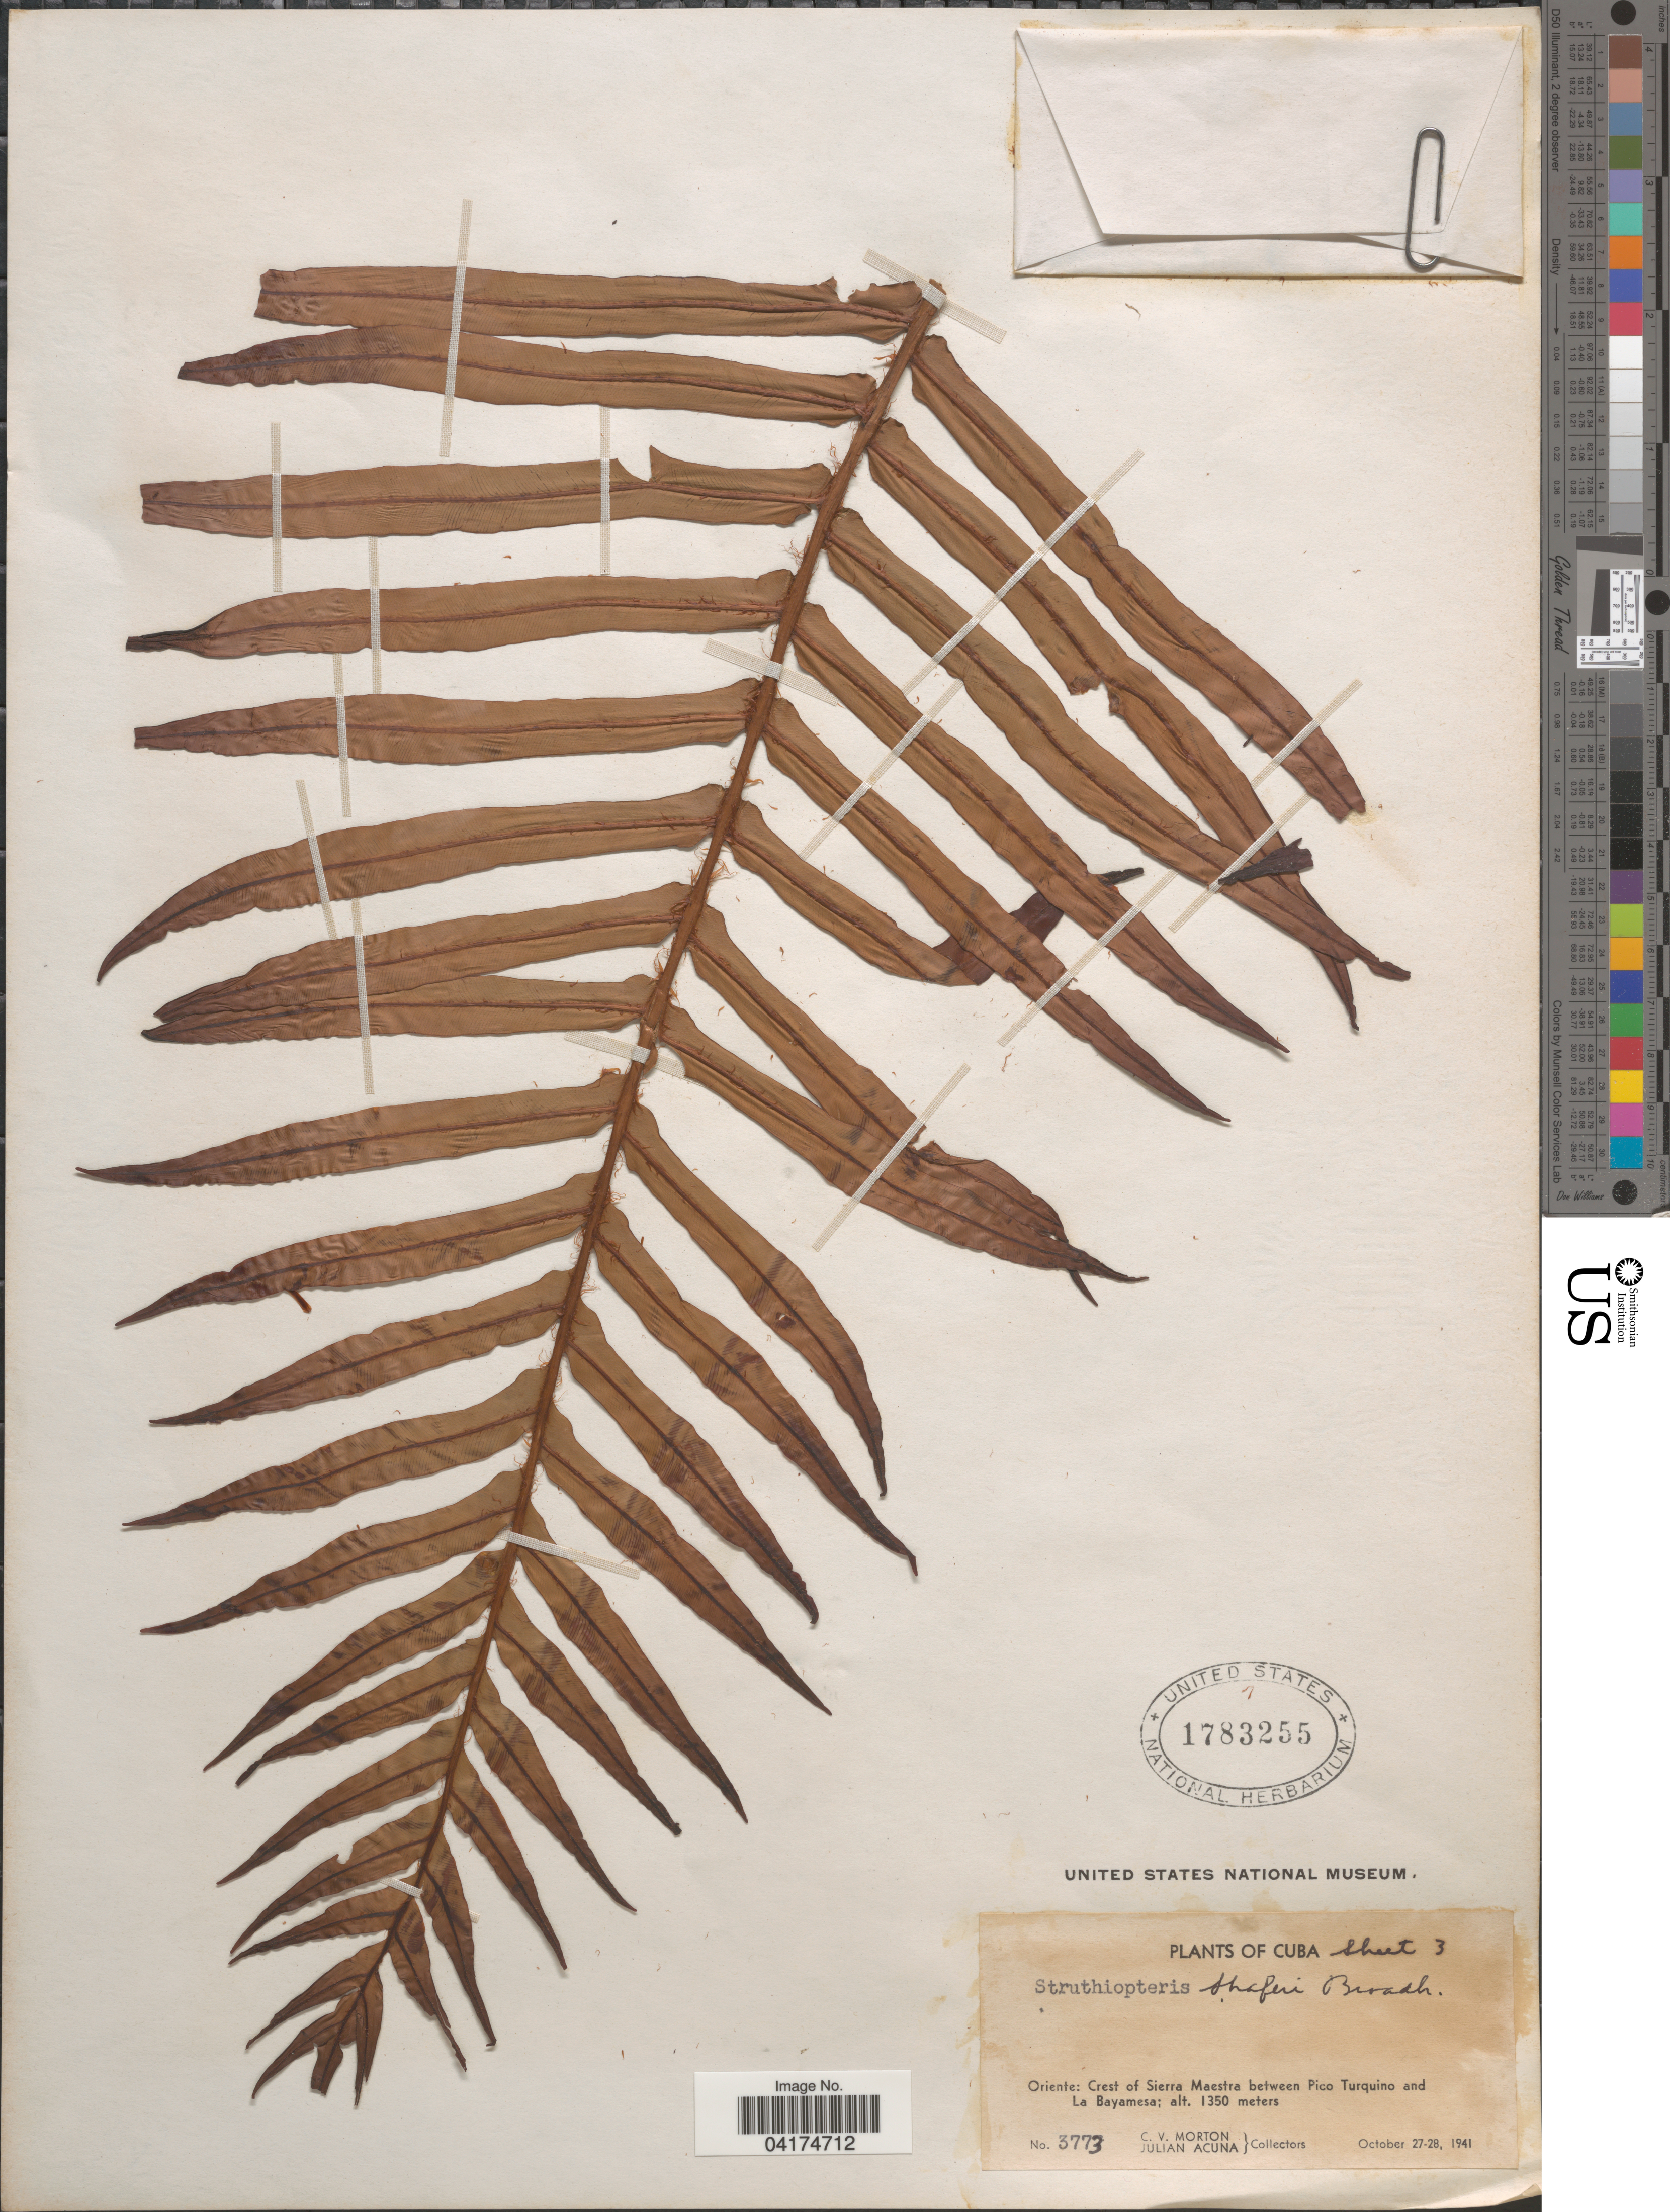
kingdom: Plantae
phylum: Tracheophyta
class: Polypodiopsida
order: Polypodiales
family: Blechnaceae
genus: Struthiopteris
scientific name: Struthiopteris shaferi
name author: Broadh.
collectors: C. V. Morton & R. Acuña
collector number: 3773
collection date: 1941-10-27/1941-10-28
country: Cuba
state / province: Oriente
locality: Crest of Sierra Maestra between Pico Turquino and La Bayamesa.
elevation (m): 1350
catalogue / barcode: US 1783255